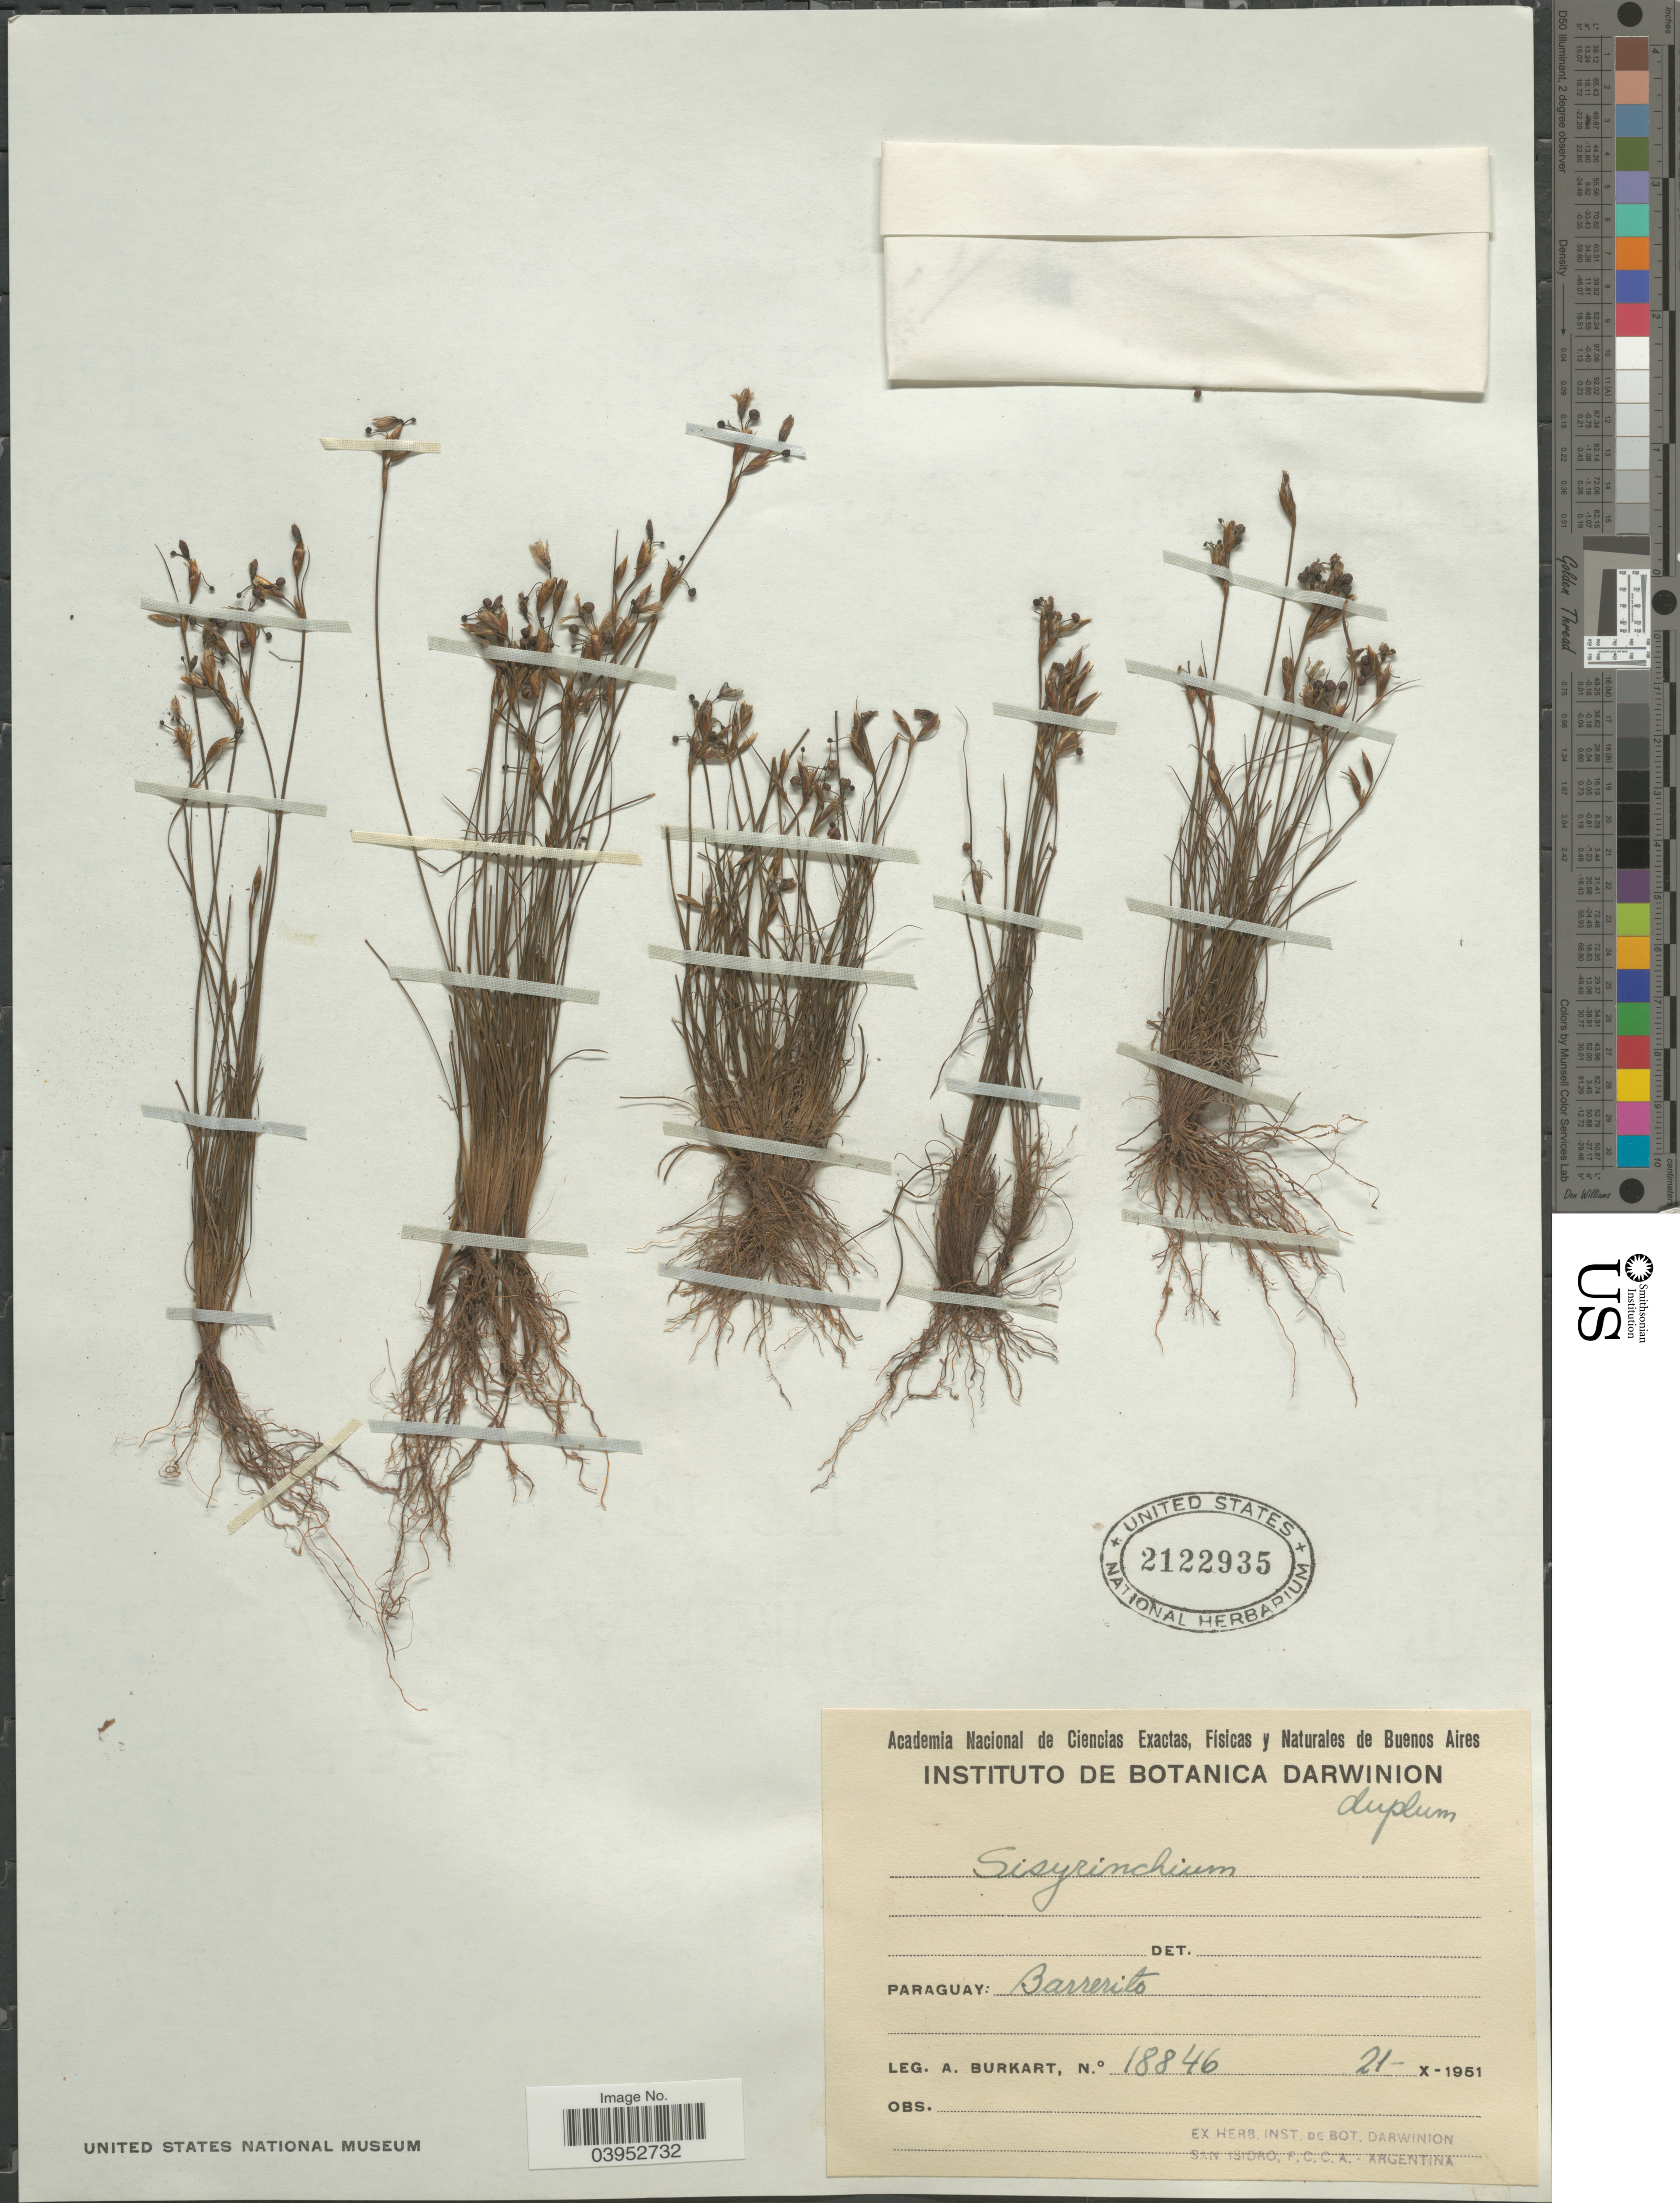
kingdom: Plantae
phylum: Tracheophyta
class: Liliopsida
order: Asparagales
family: Iridaceae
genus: Sisyrinchium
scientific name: Sisyrinchium sp.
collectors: A. E. Burkart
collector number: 18846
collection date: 1951-10-21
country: Paraguay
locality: Barrerito.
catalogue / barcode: US 2122935